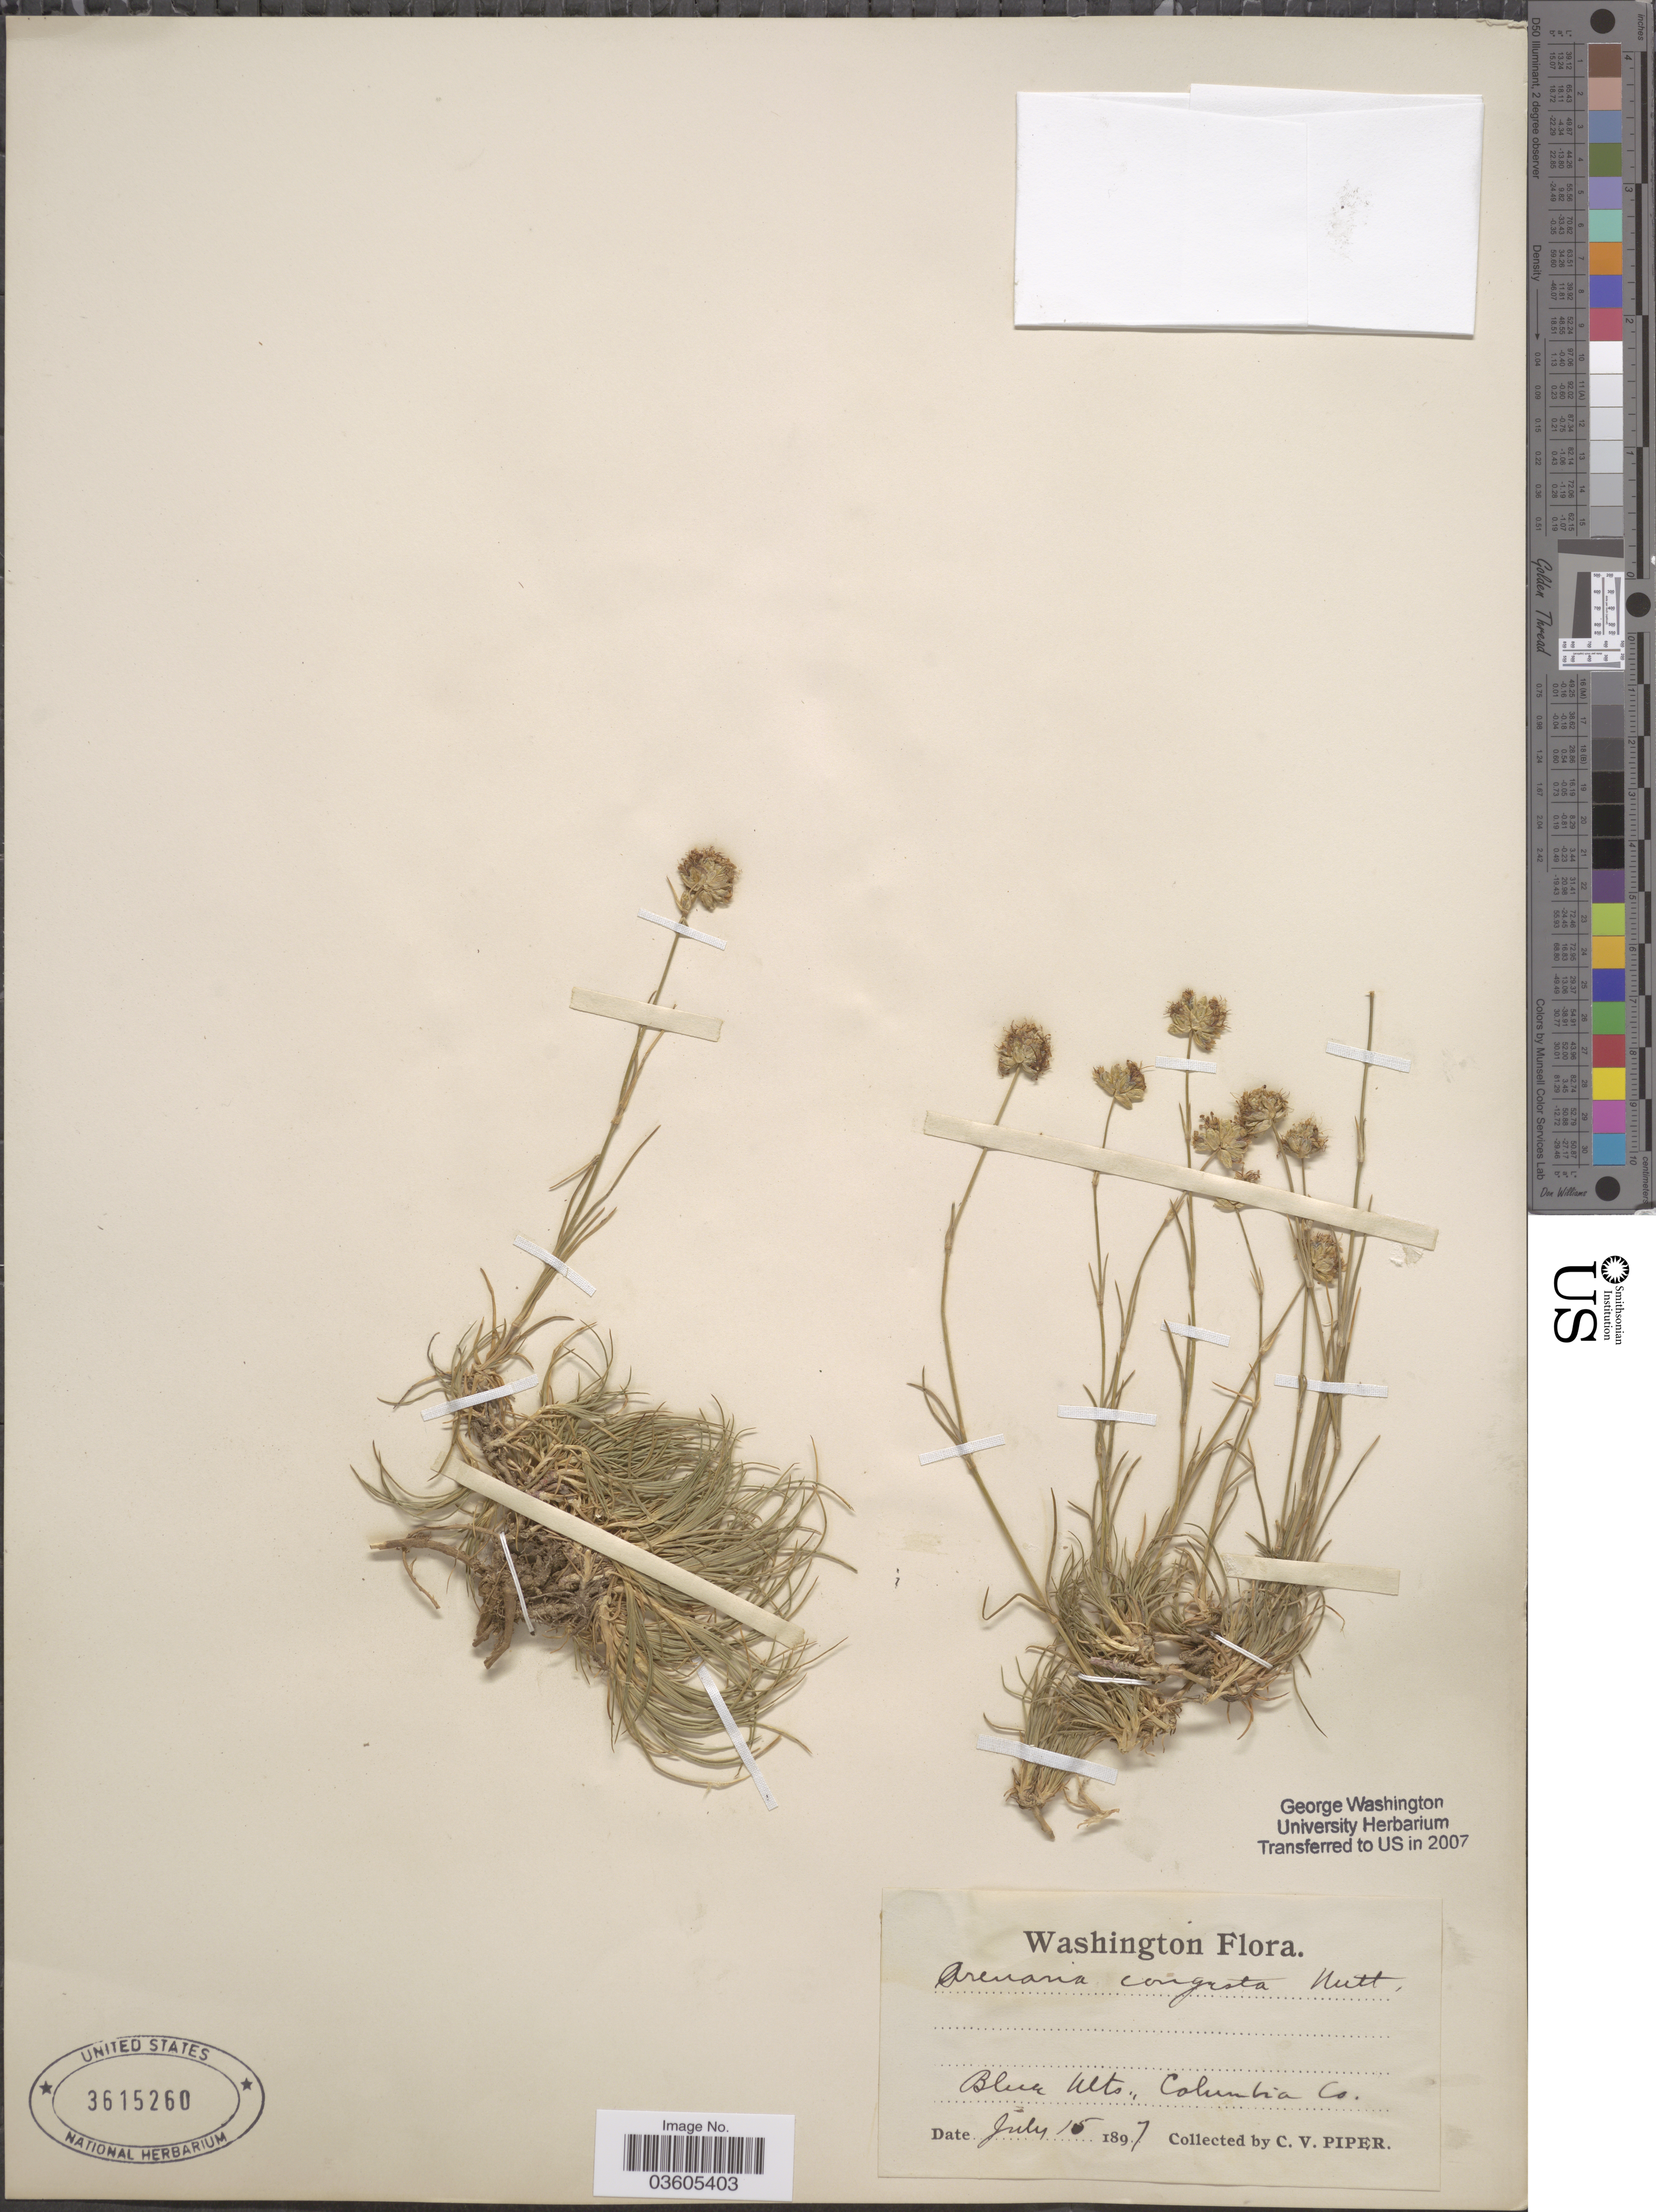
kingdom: Plantae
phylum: Tracheophyta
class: Magnoliopsida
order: Caryophyllales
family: Caryophyllaceae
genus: Eremogone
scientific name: Eremogone congesta var. congesta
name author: (Nutt.) Ikonn.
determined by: Strong, Mark T., (BOT), Smithsonian Institution - National Museum of Natural History (UNITED STATES)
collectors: C. V. Piper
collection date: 1897-07-16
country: United States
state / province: Washington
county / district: Columbia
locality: Blue Mts., Columbia Co.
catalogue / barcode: US 3615260